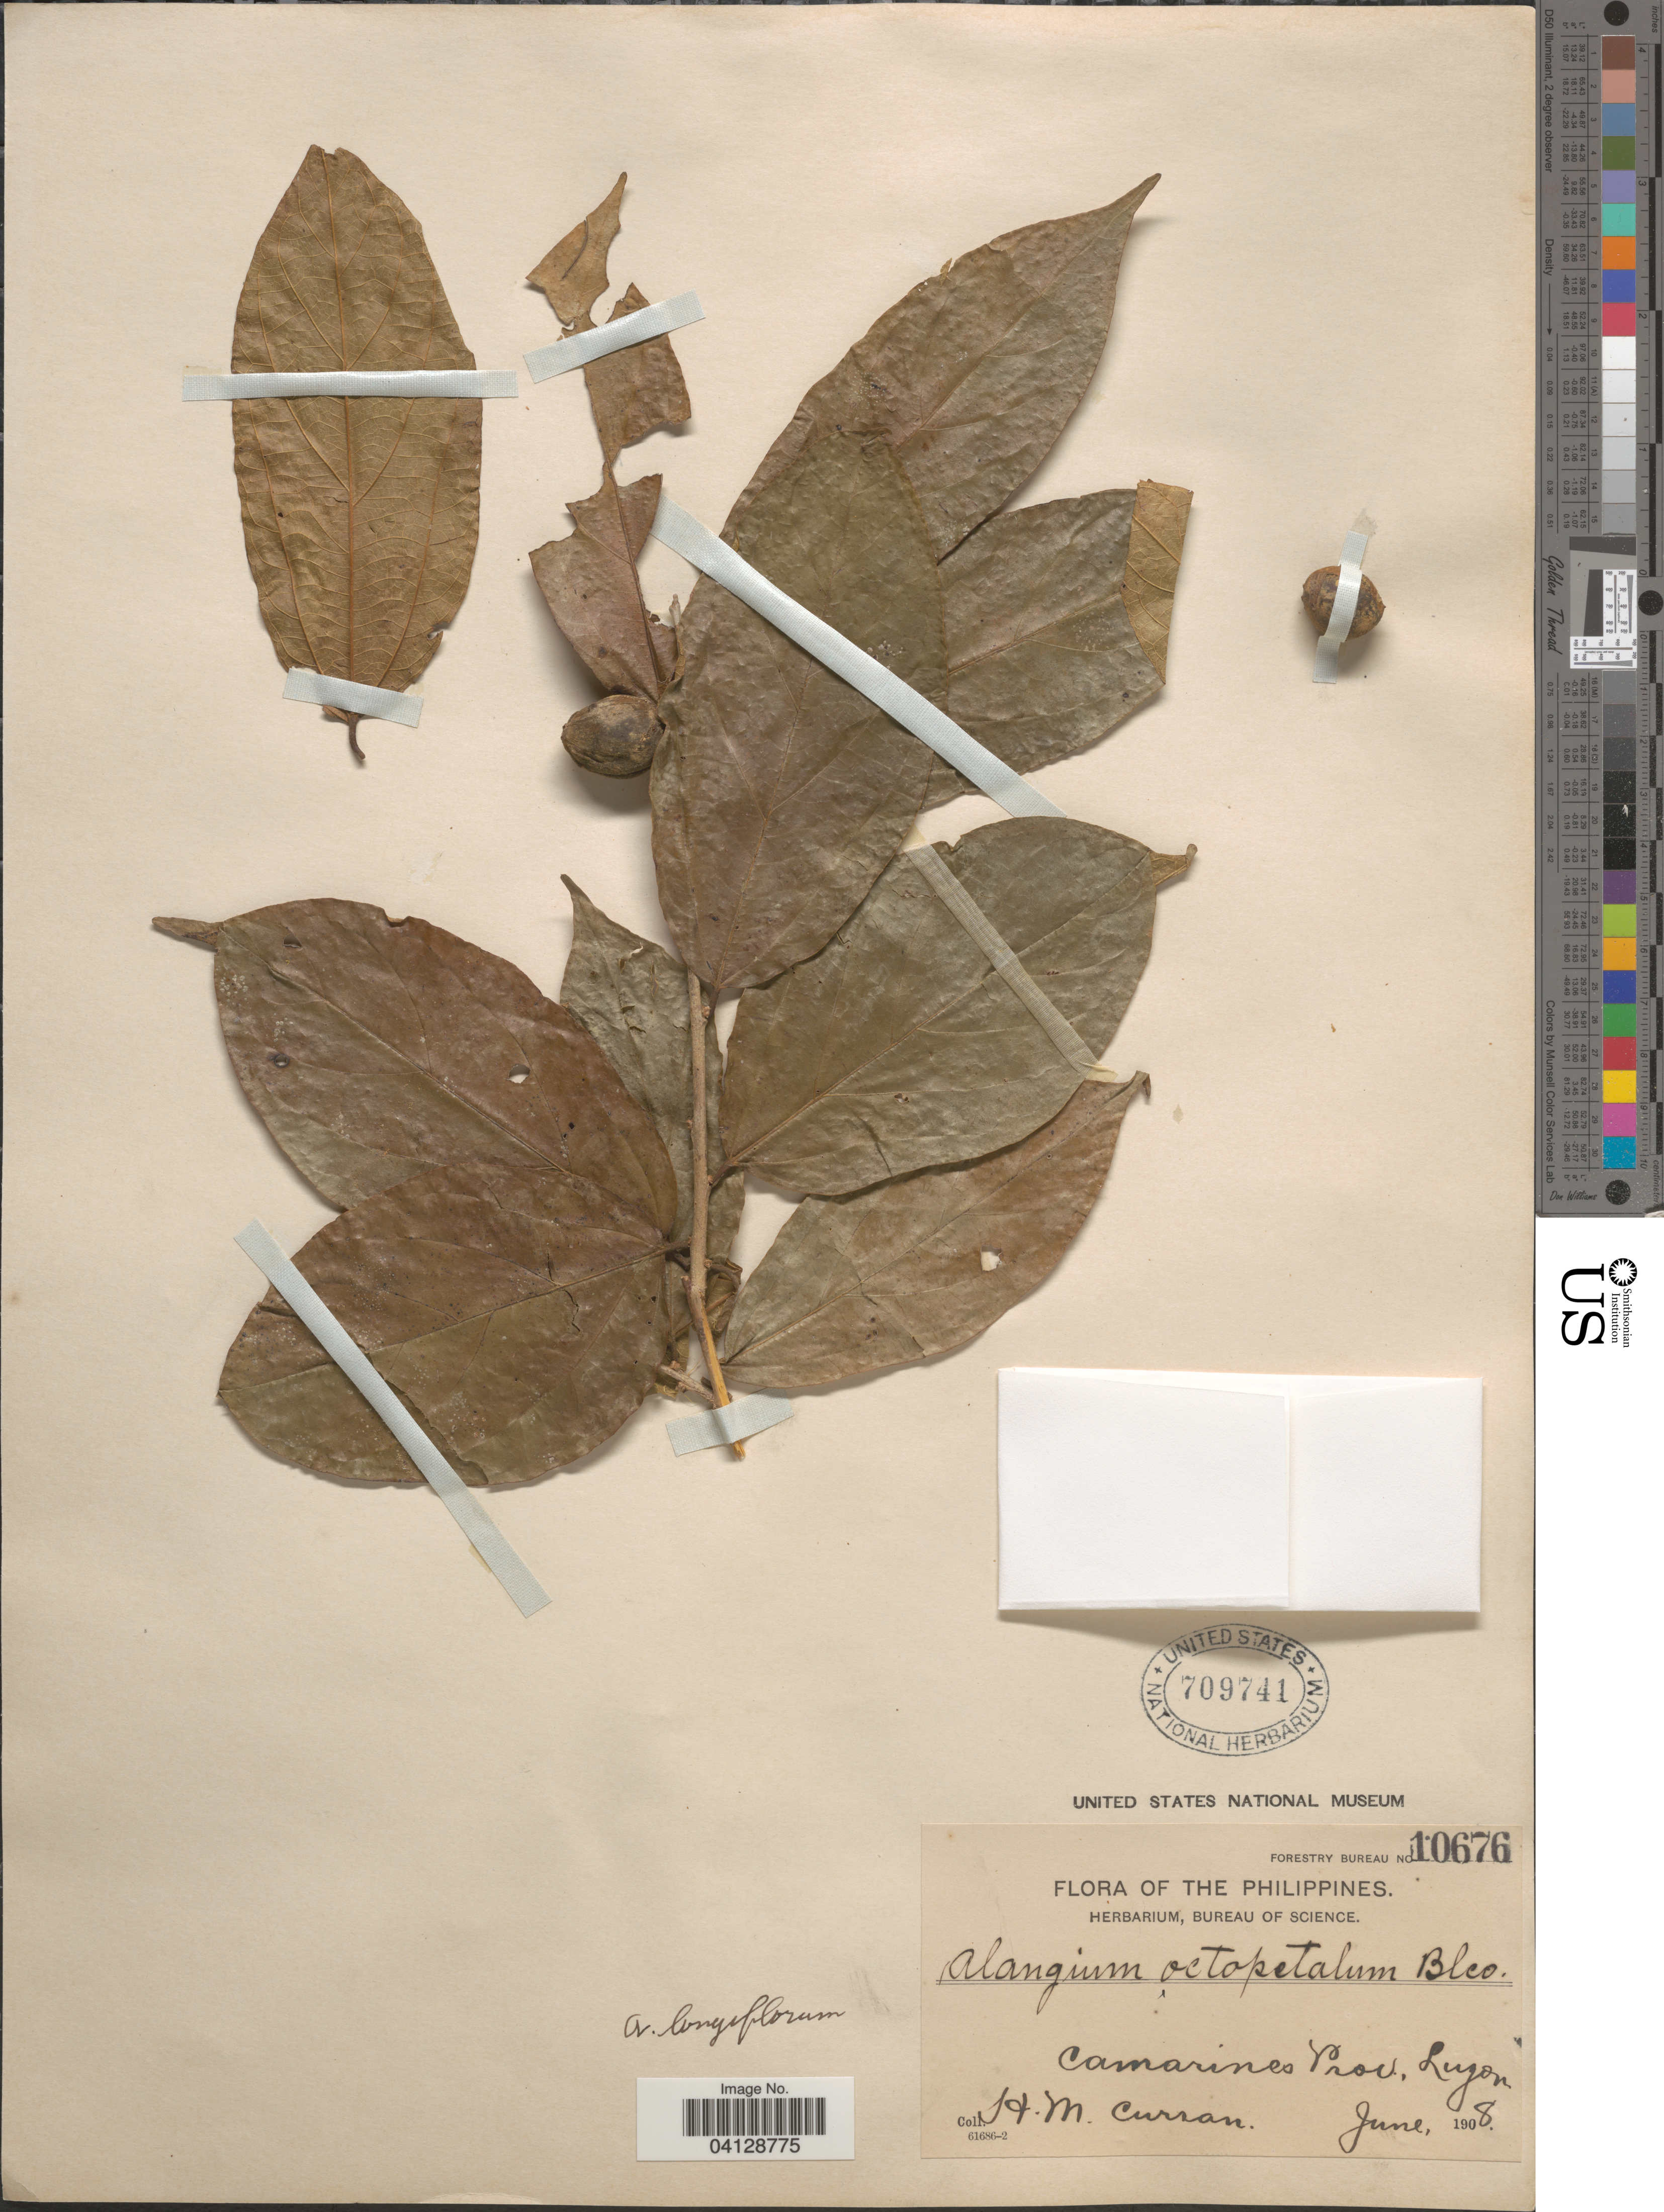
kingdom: Plantae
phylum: Tracheophyta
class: Magnoliopsida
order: Cornales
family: Cornaceae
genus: Alangium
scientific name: Alangium longiflorum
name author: Merr.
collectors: H. M. Curran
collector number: Forestry Bureau 10676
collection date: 1908-06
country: Philippines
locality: Camarines Prov, Luzon.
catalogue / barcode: US 709741